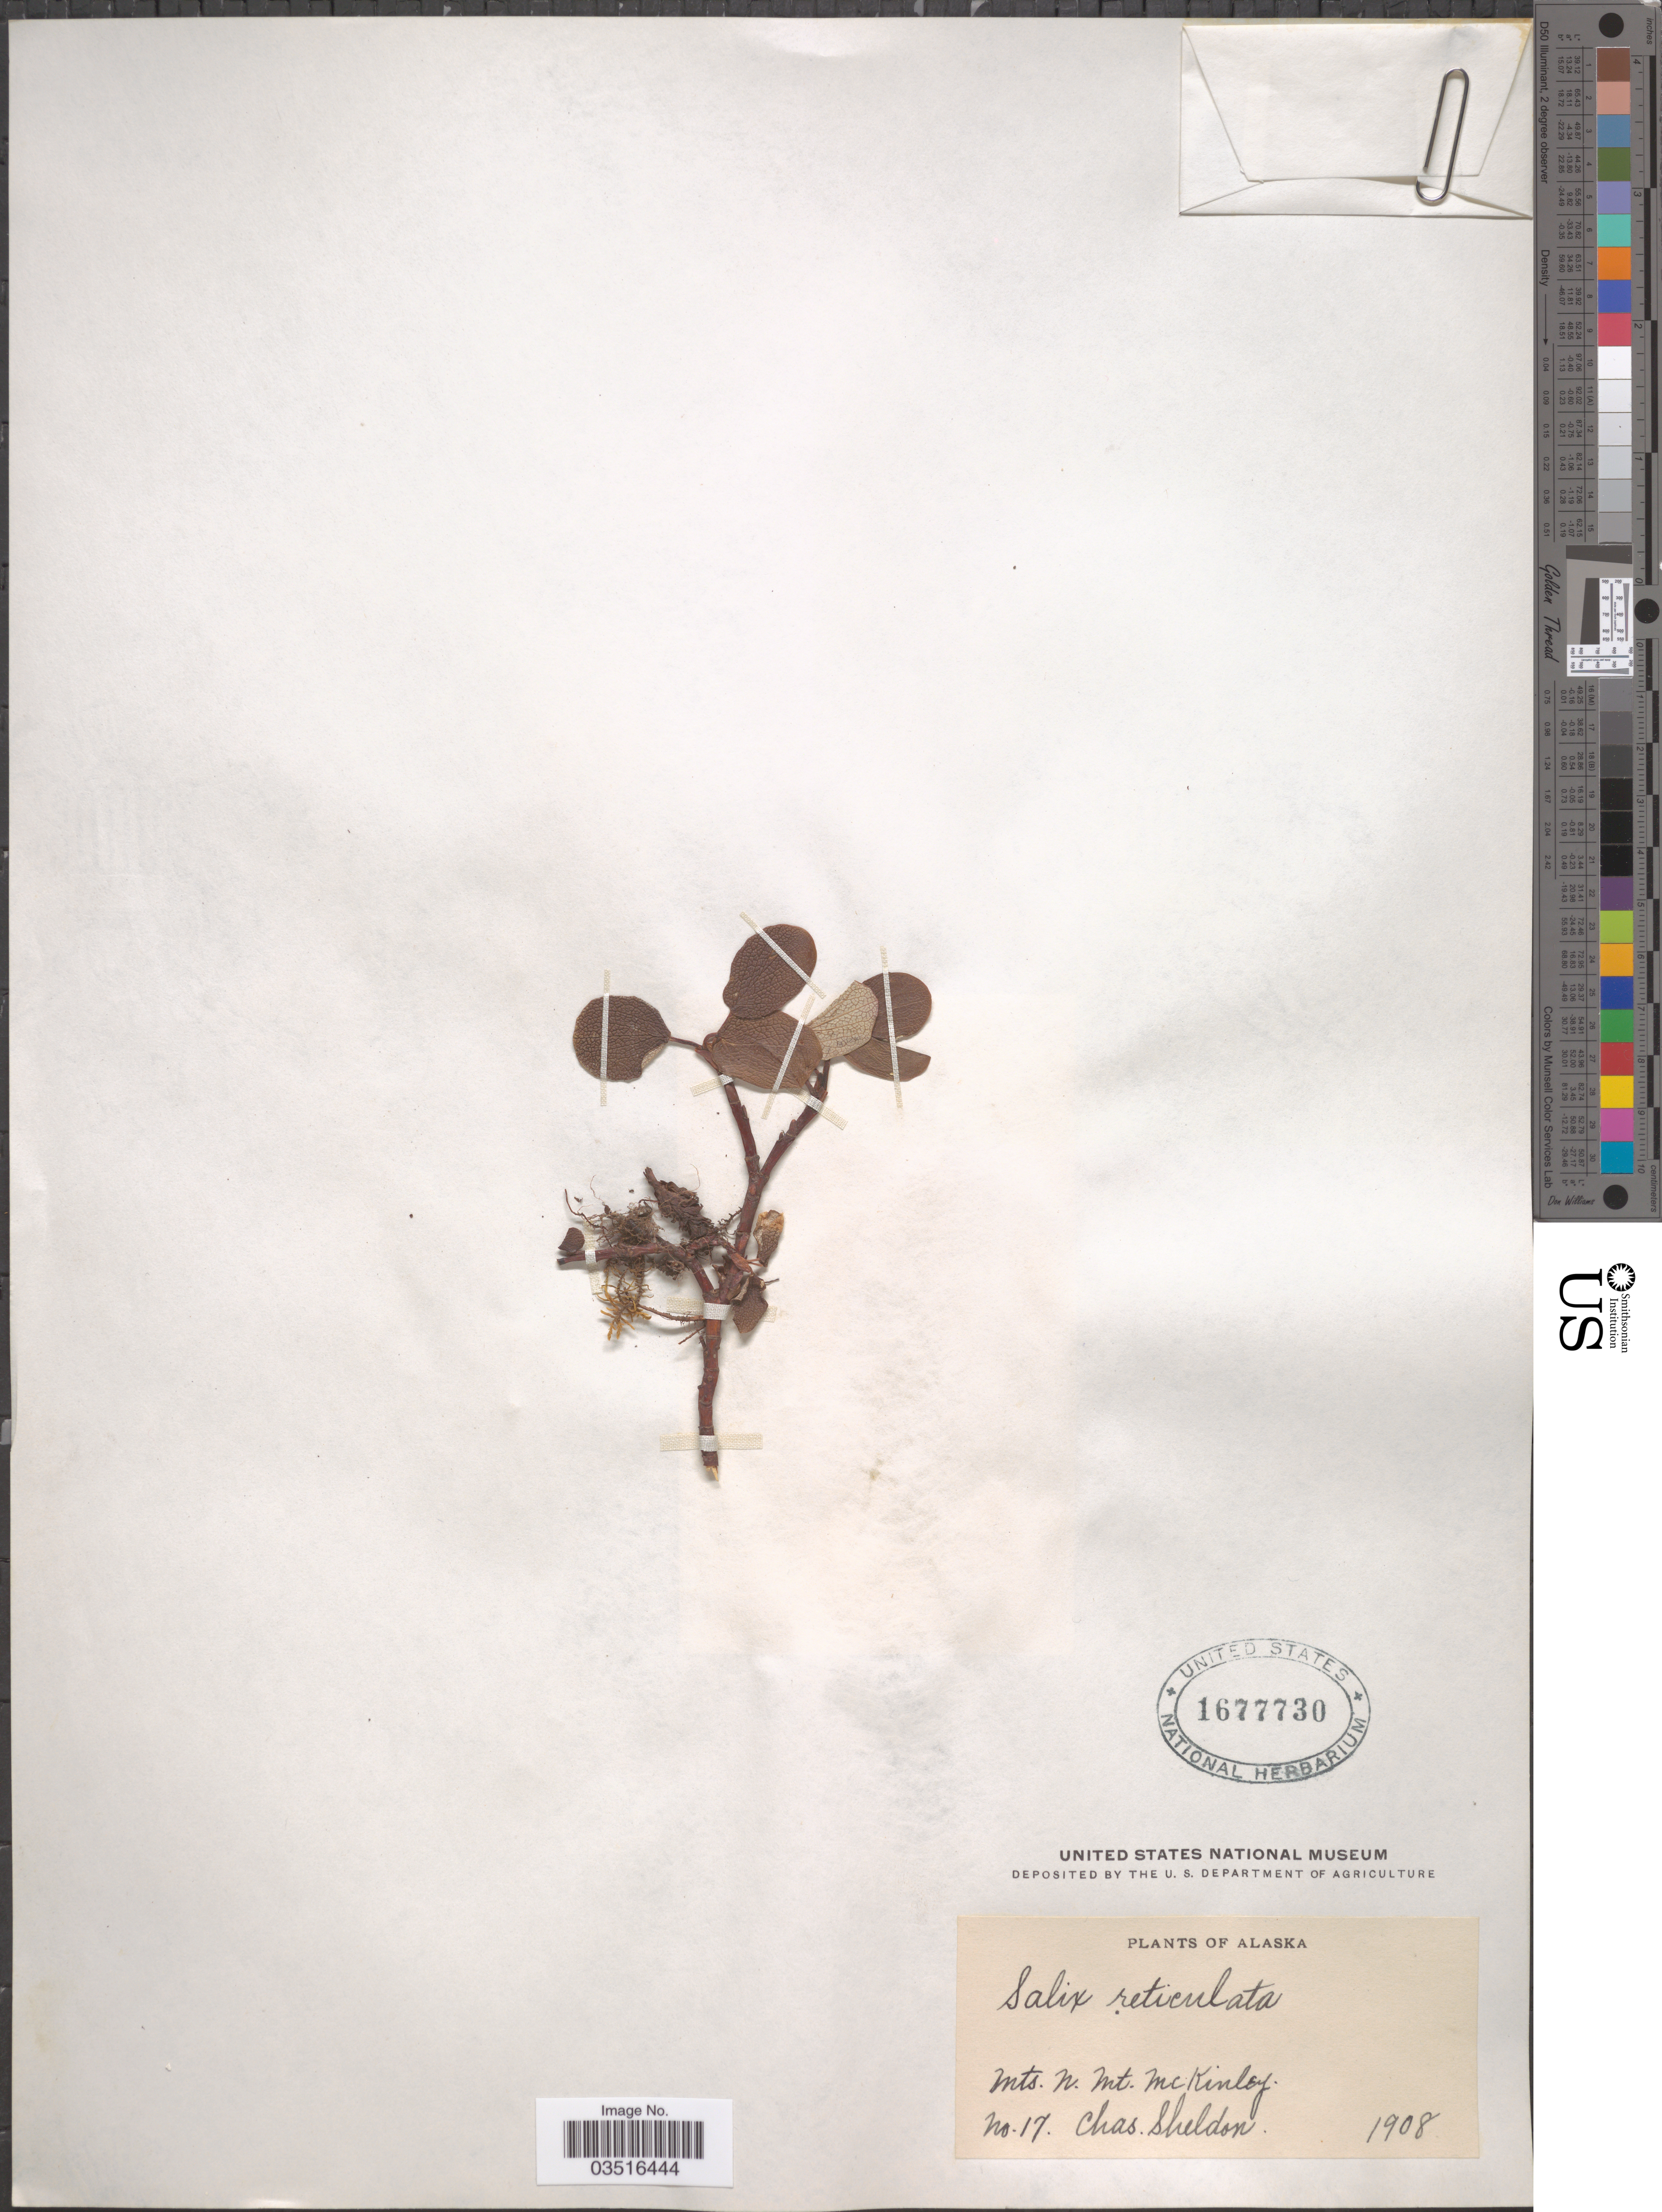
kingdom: Plantae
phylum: Tracheophyta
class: Magnoliopsida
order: Malpighiales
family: Salicaceae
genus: Salix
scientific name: Salix reticulata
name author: L.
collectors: C. S. Sheldon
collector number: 17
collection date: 1908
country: United States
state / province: Alaska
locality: Mts. N. Mt. McKinley.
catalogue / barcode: US 1677730